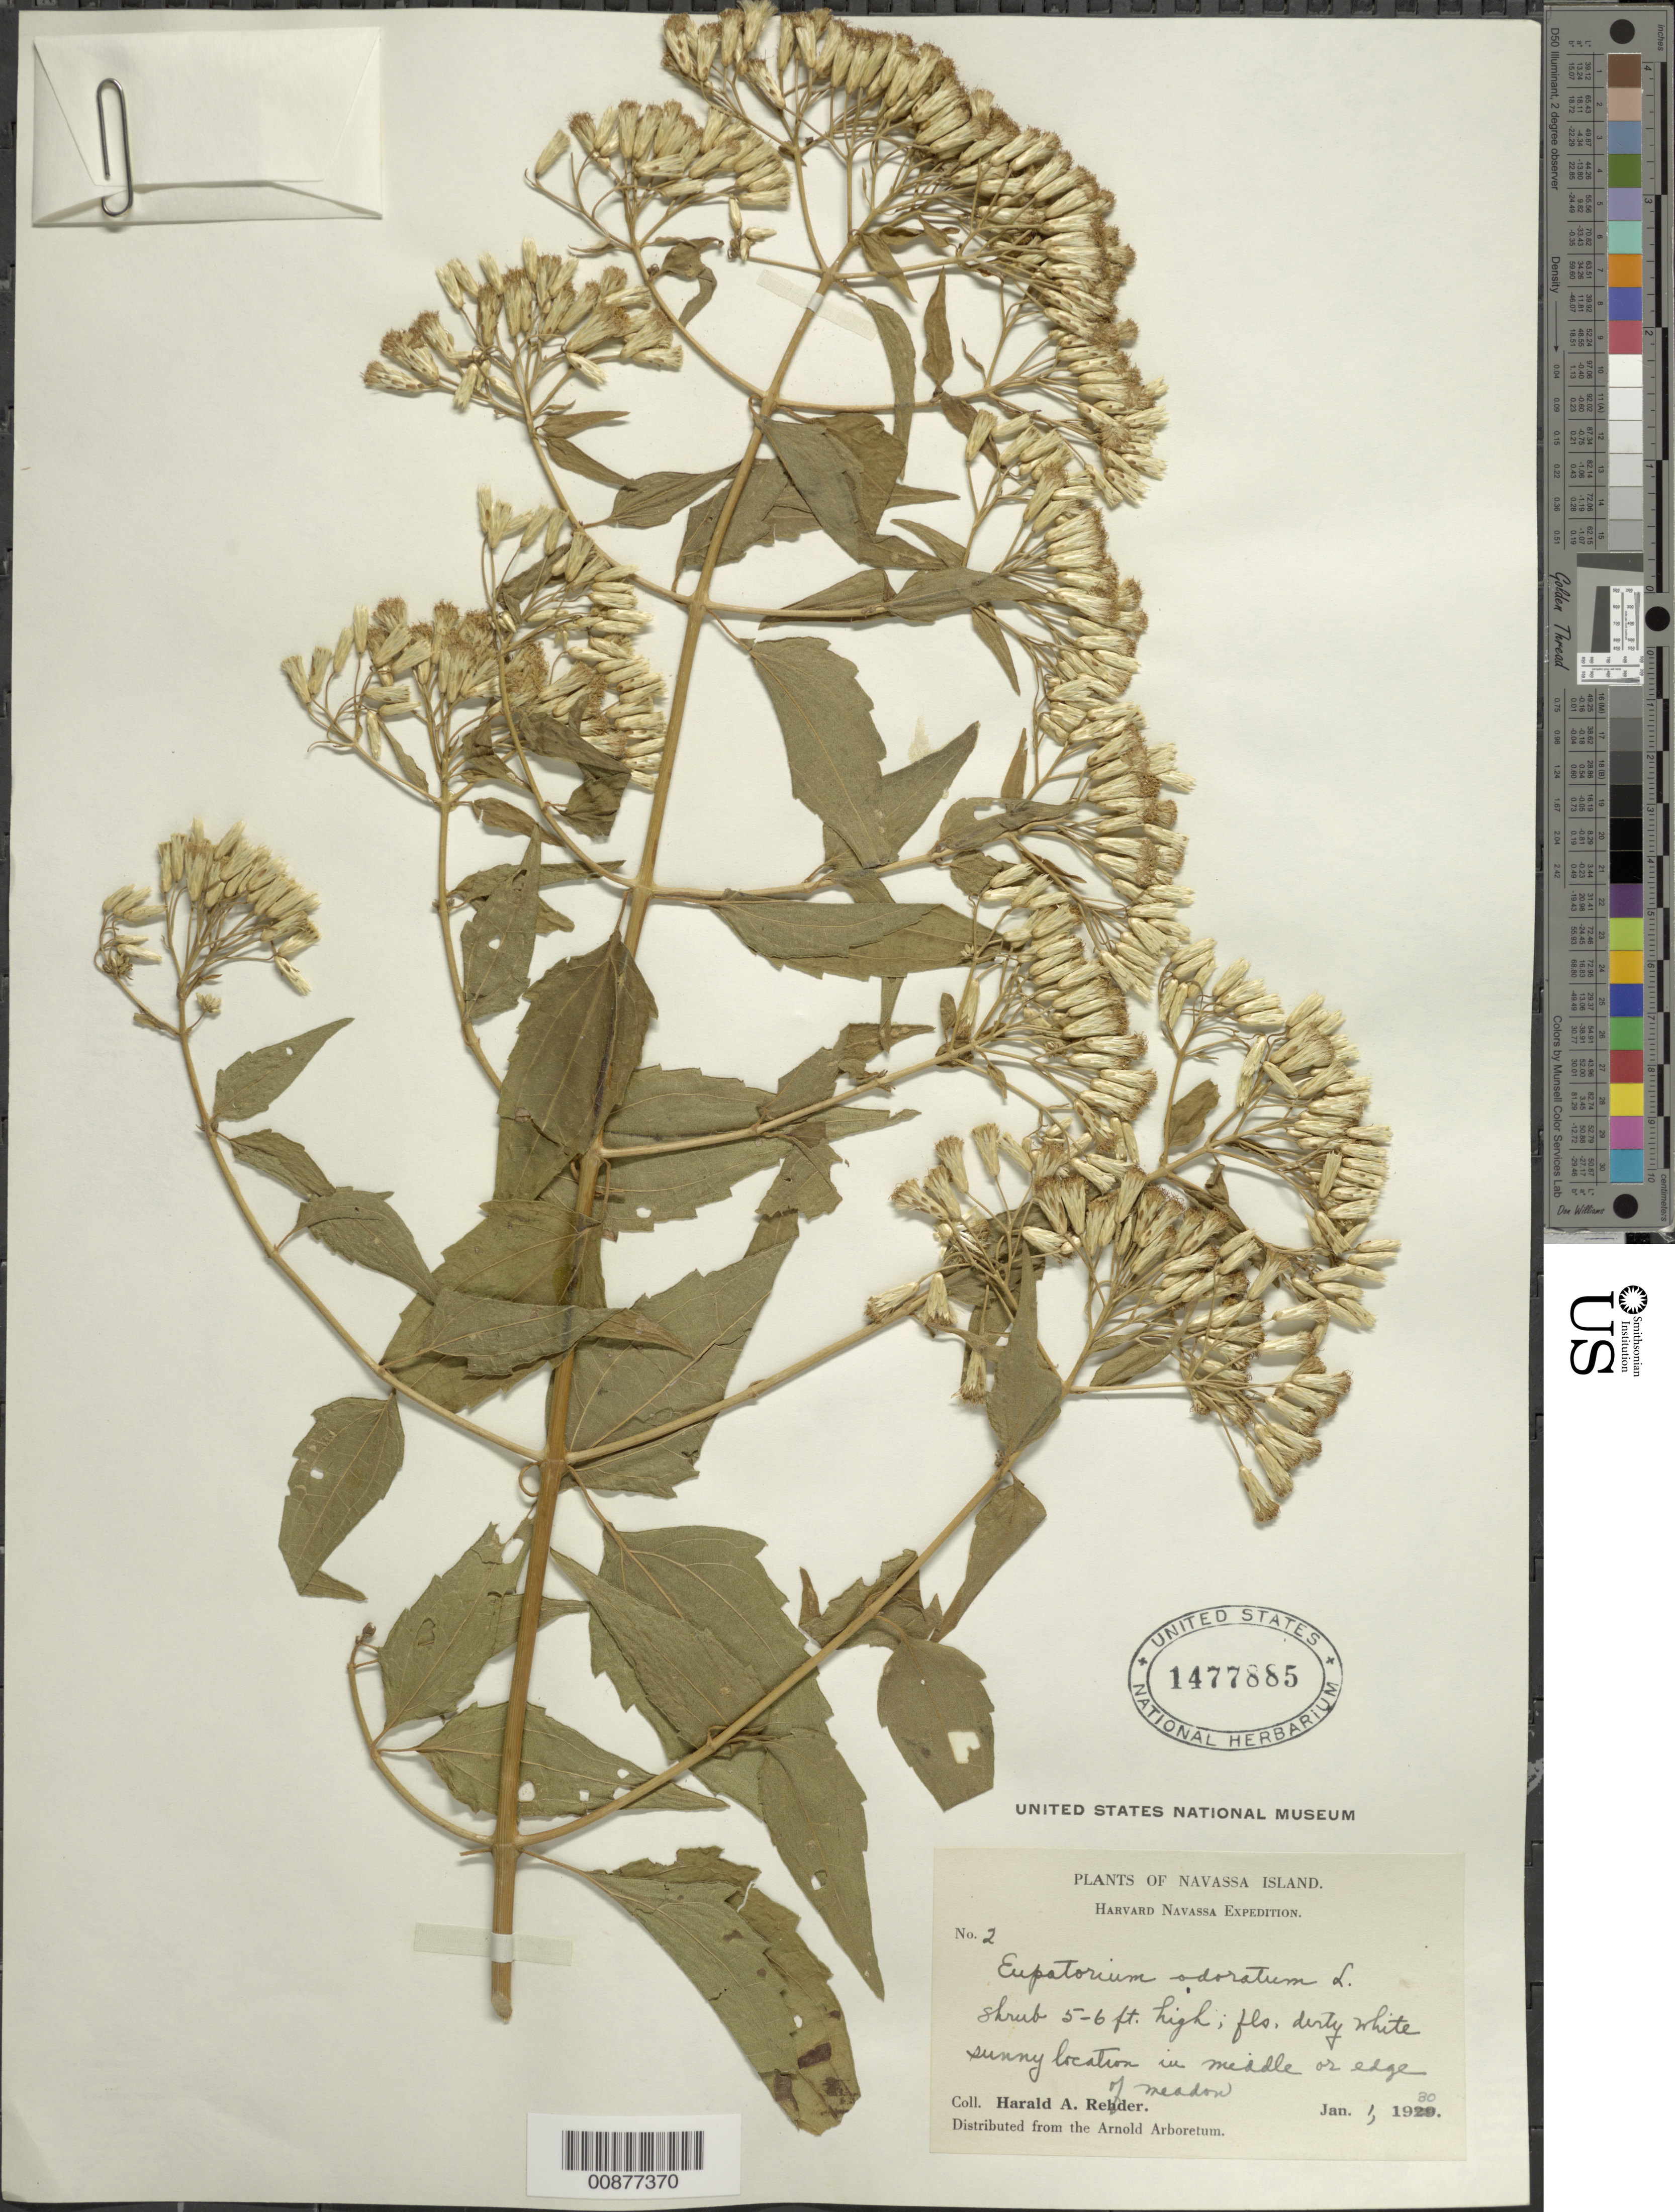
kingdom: Plantae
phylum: Tracheophyta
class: Magnoliopsida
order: Asterales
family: Asteraceae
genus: Chromolaena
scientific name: Chromolaena odorata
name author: (L.) R.M. King & H. Rob.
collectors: A. Rehder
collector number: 2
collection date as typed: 01 Jan 1930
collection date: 1930-01-01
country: Navassa Island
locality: Meadow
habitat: Sunny location in middle or edge of meadow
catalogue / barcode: US 1477885